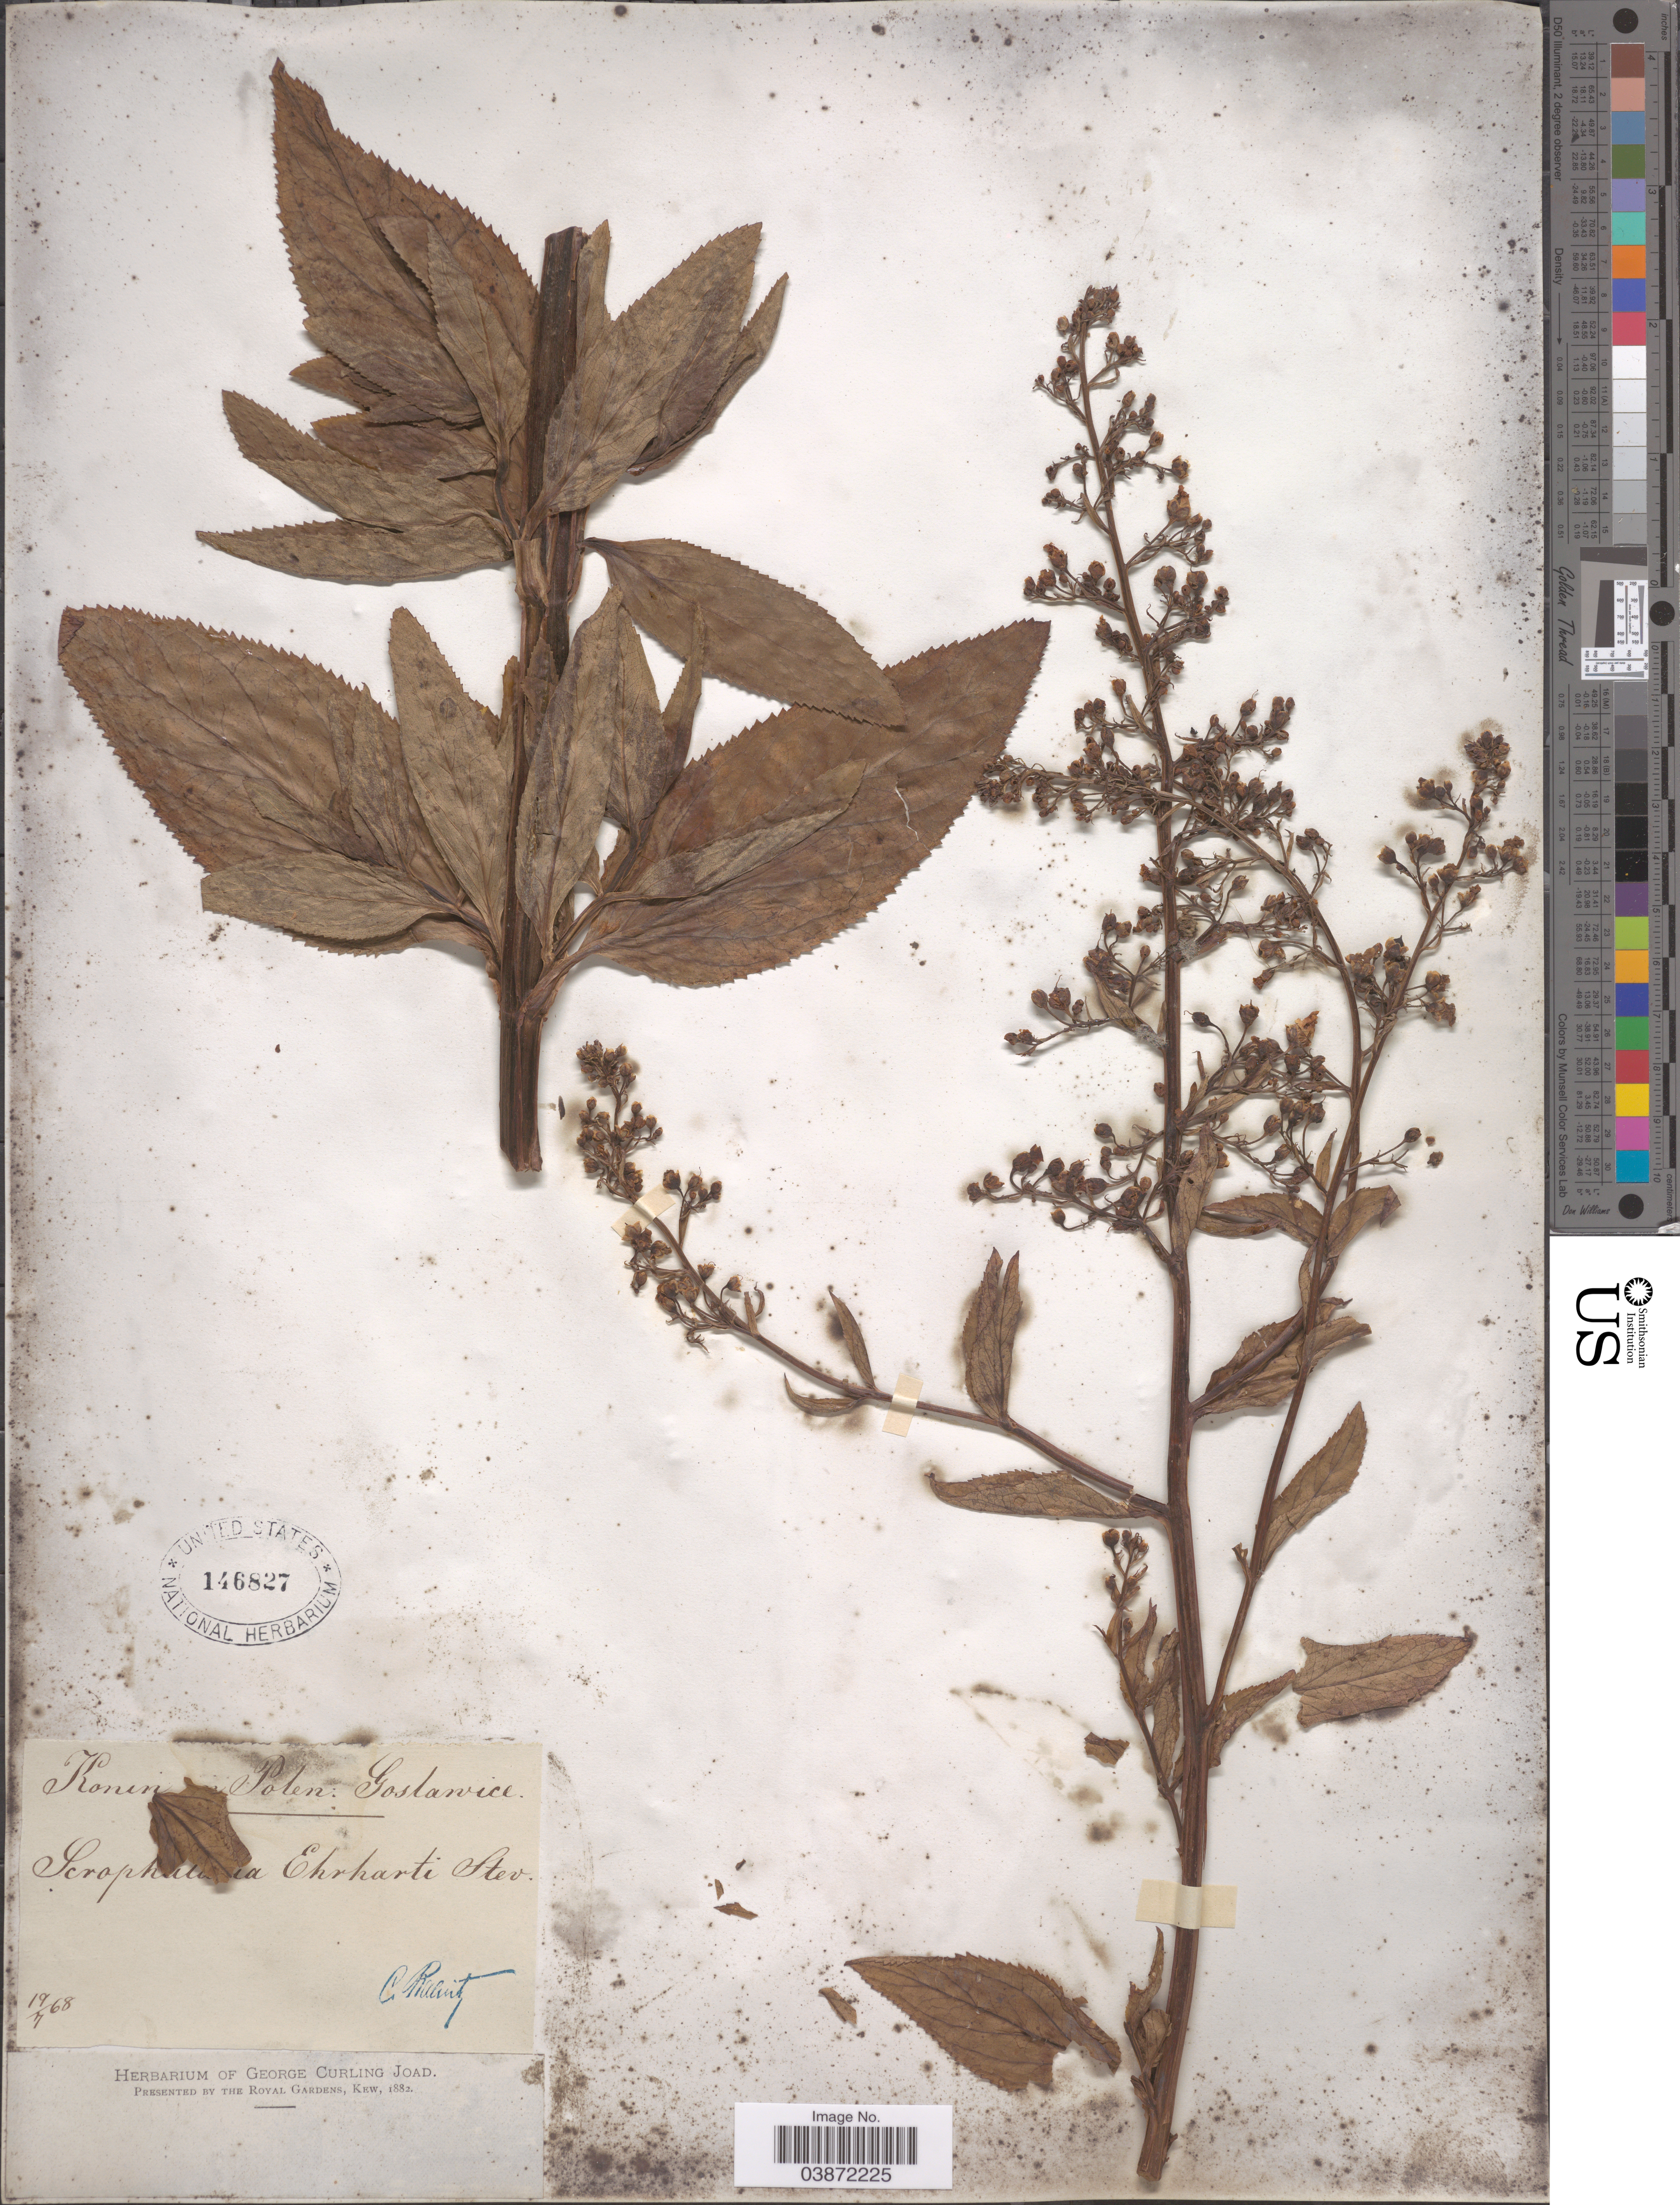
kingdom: Plantae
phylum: Tracheophyta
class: Magnoliopsida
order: Lamiales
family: Scrophulariaceae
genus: Scrophularia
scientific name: Scrophularia ehrhartii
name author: Steven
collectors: C. Raenitz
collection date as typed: Transcribed d/m/y: 19/7/68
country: Poland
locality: Konin Polen: Goslawice.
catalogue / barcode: US 146827